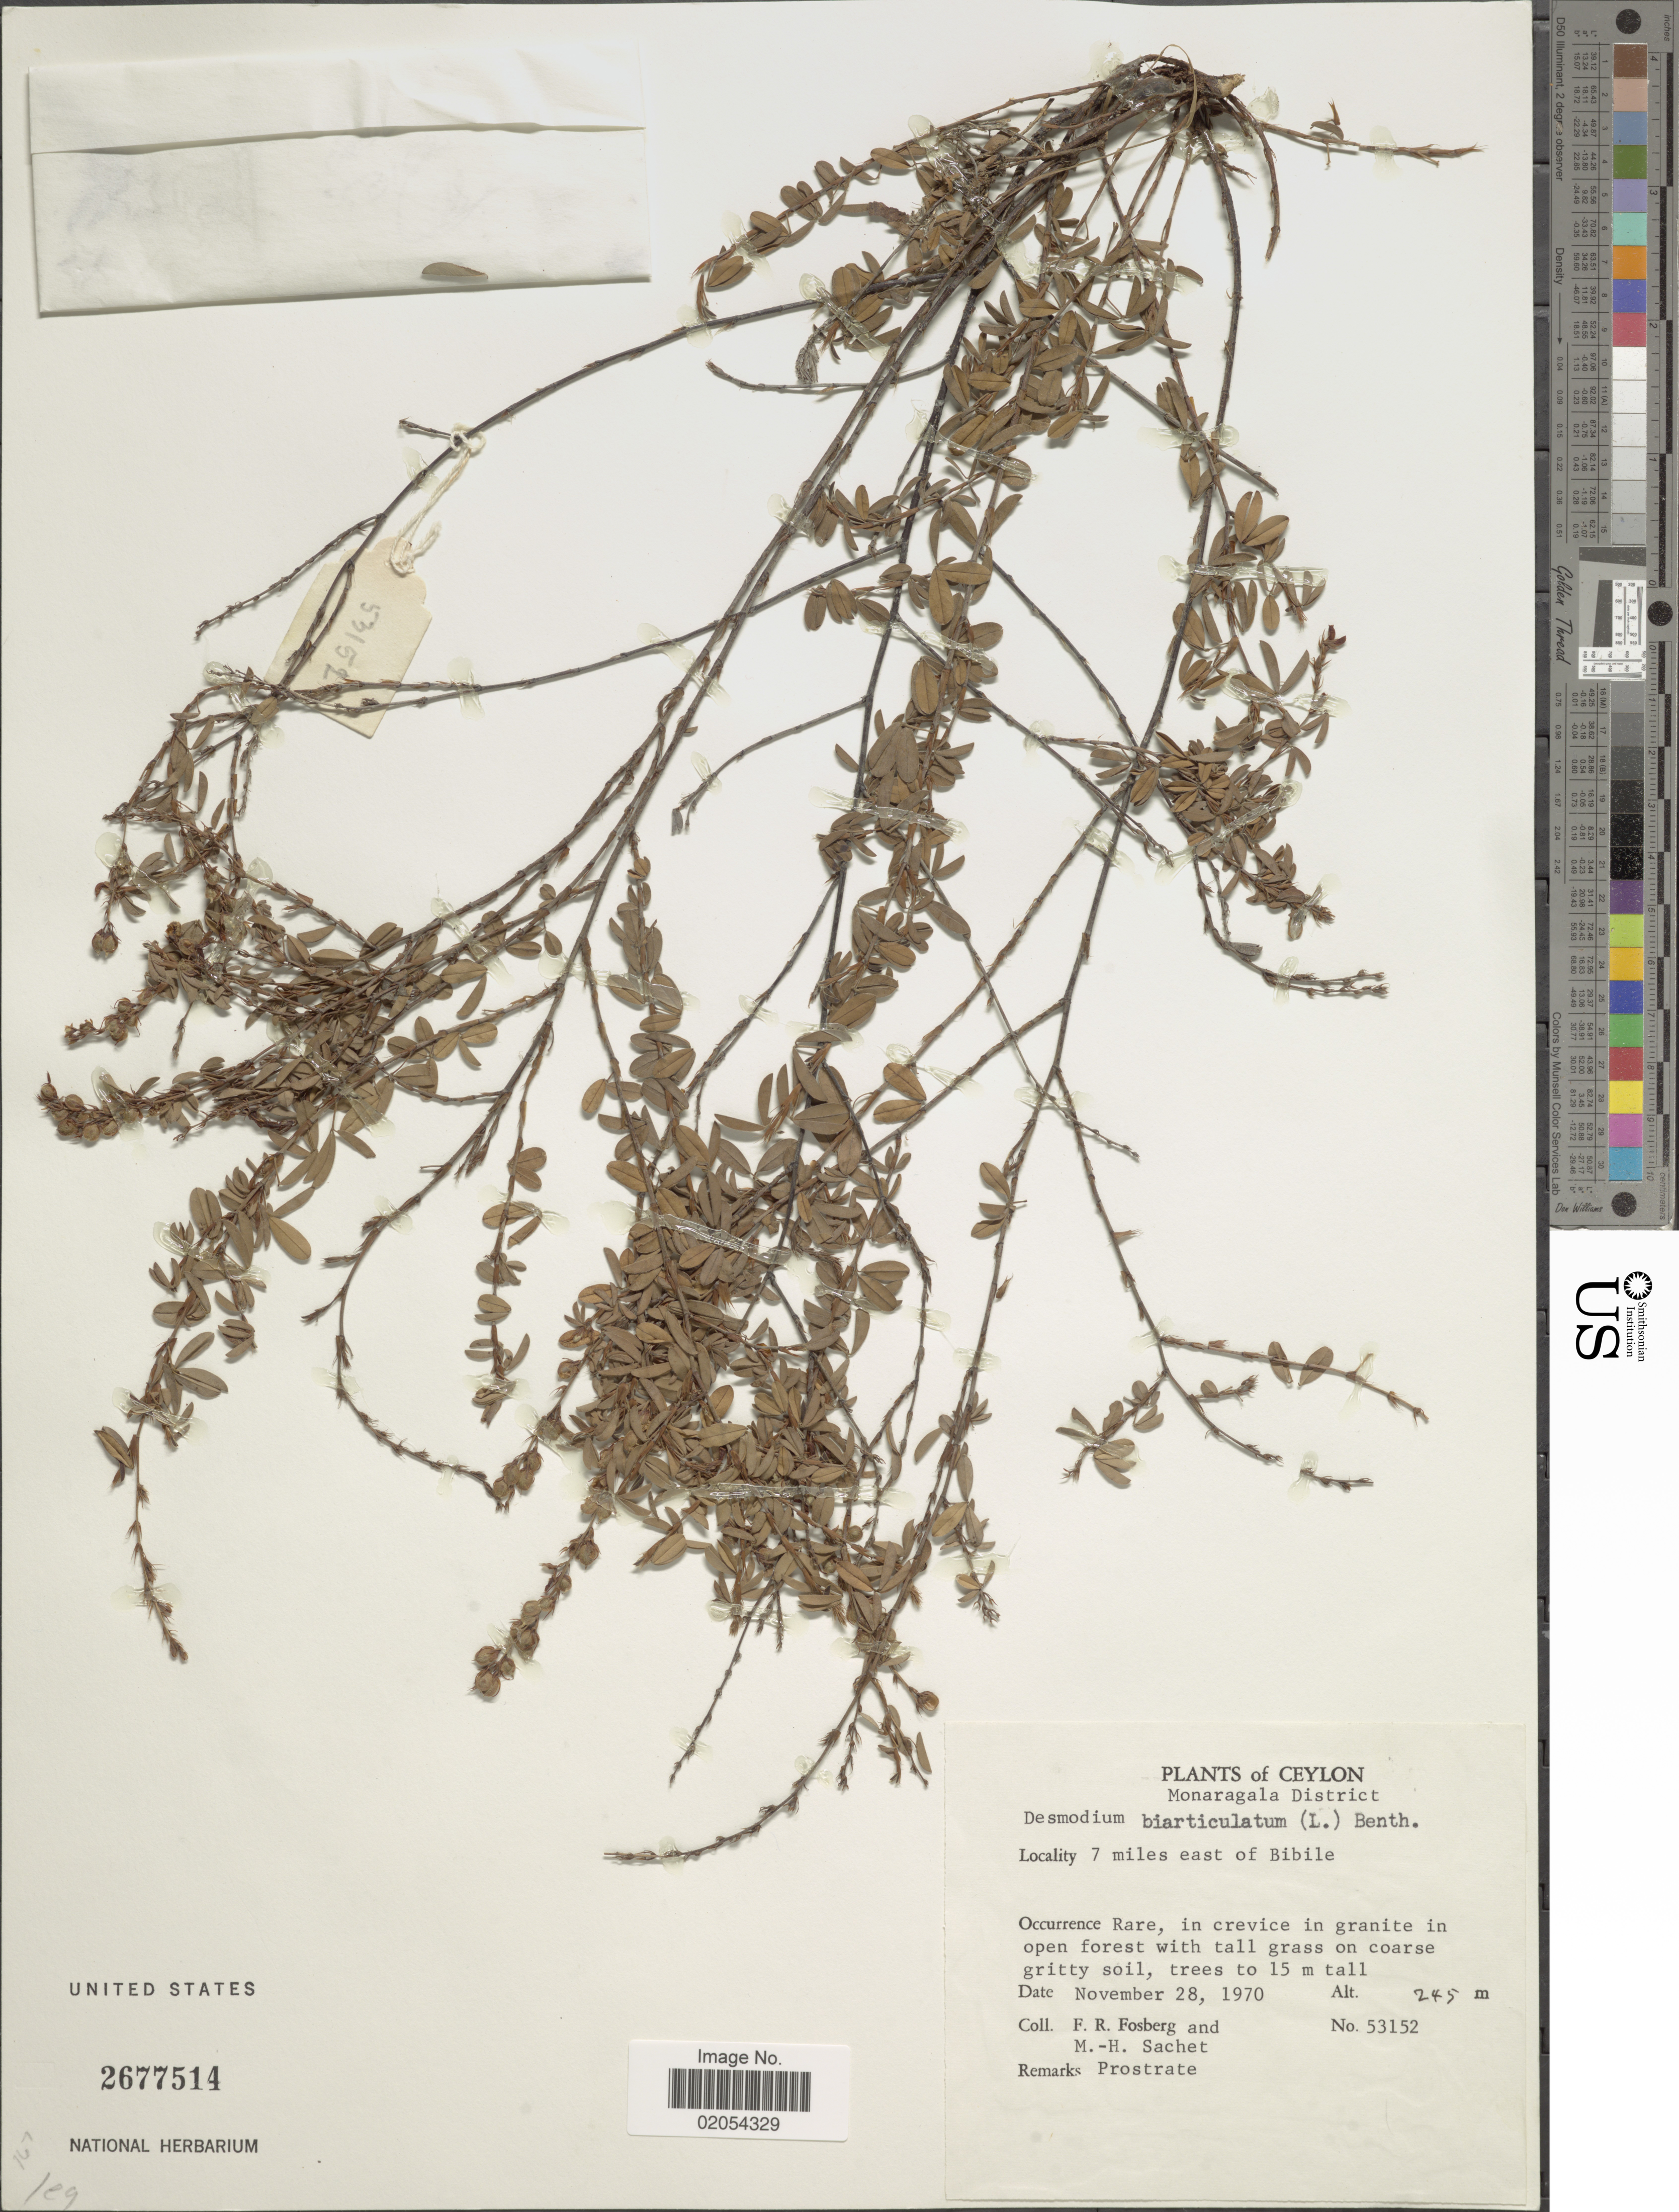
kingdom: Plantae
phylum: Tracheophyta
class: Magnoliopsida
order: Fabales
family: Fabaceae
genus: Aphyllodium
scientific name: Aphyllodium biarticulatum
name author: (L.) Gagnep.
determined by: Strong, Mark T., (BOT), Smithsonian Institution - National Museum of Natural History (UNITED STATES)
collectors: F. R. Fosberg & M.-H. Sachet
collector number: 53152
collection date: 1970-11-28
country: Sri Lanka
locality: Ceylon, Monaragala District, 7 miles east of Bibile.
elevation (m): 245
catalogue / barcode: US 2677514